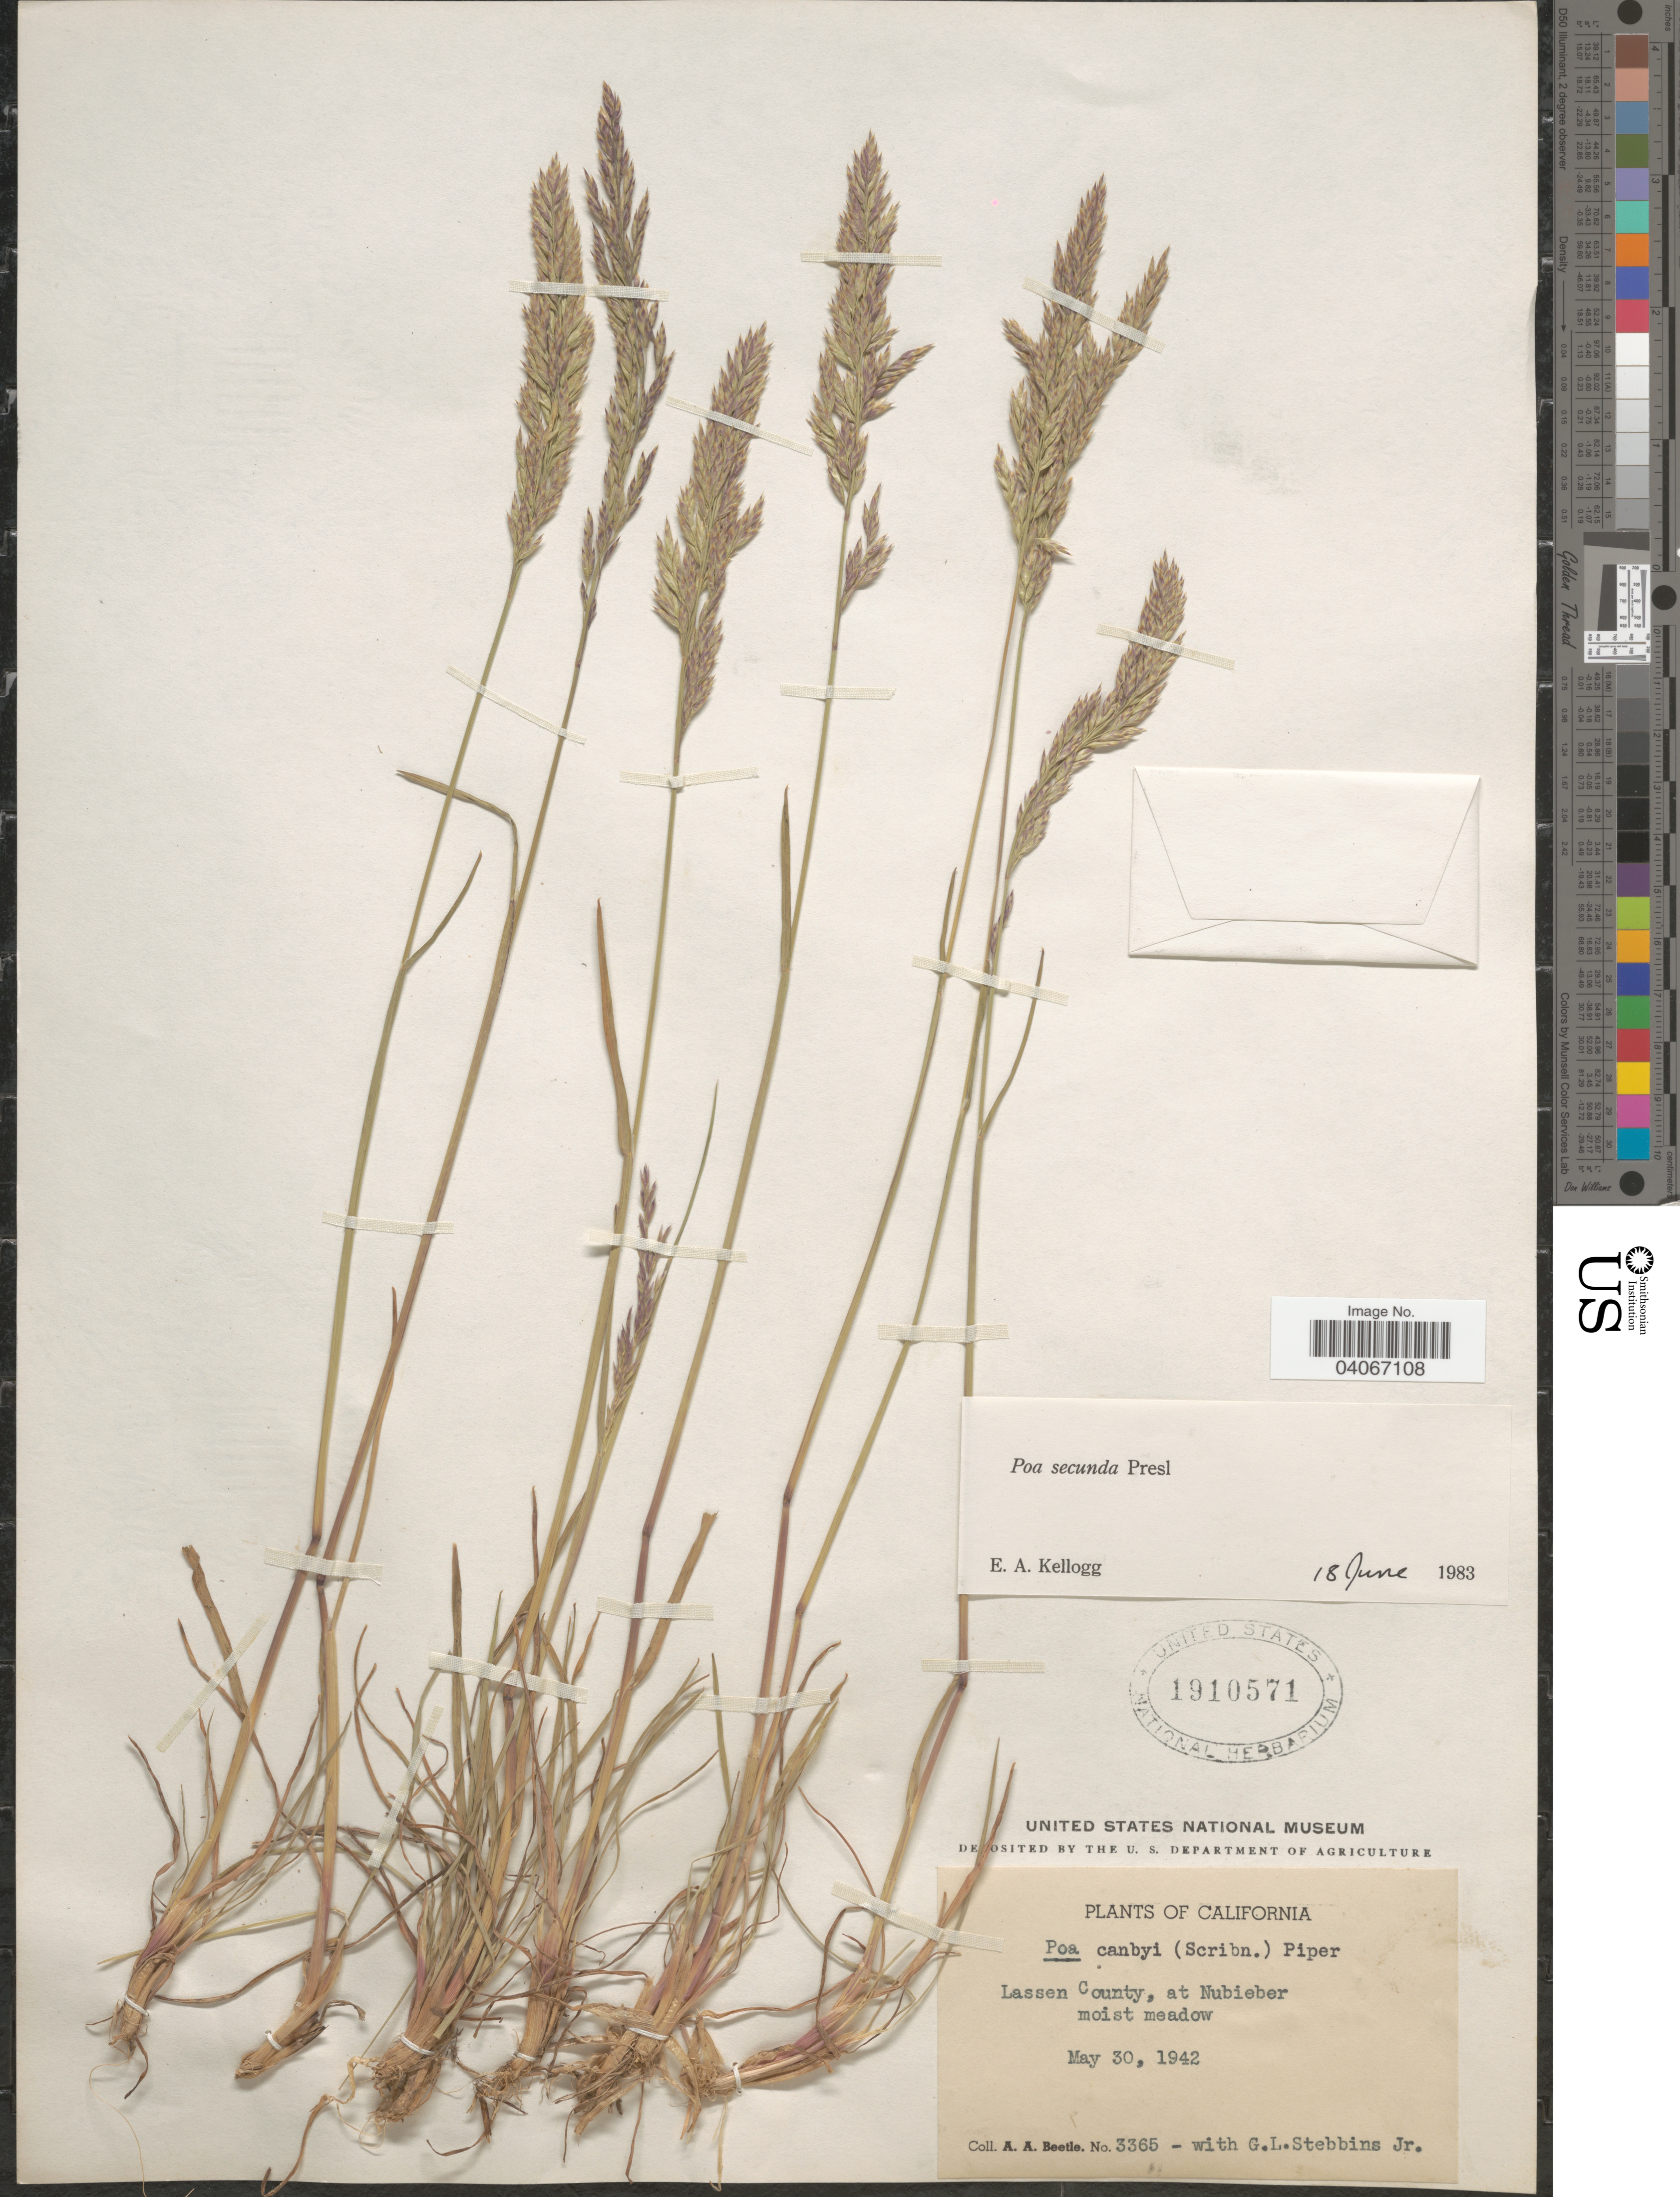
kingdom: Plantae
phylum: Tracheophyta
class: Liliopsida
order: Poales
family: Poaceae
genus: Poa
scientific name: Poa secunda subsp. secunda var. secunda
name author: J. Presl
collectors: A. A. Beetle & G. L. Stebbins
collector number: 3365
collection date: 1942-05-30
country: United States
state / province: California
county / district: Lassen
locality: Lassen County, at Nubieber.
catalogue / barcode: US 1910571